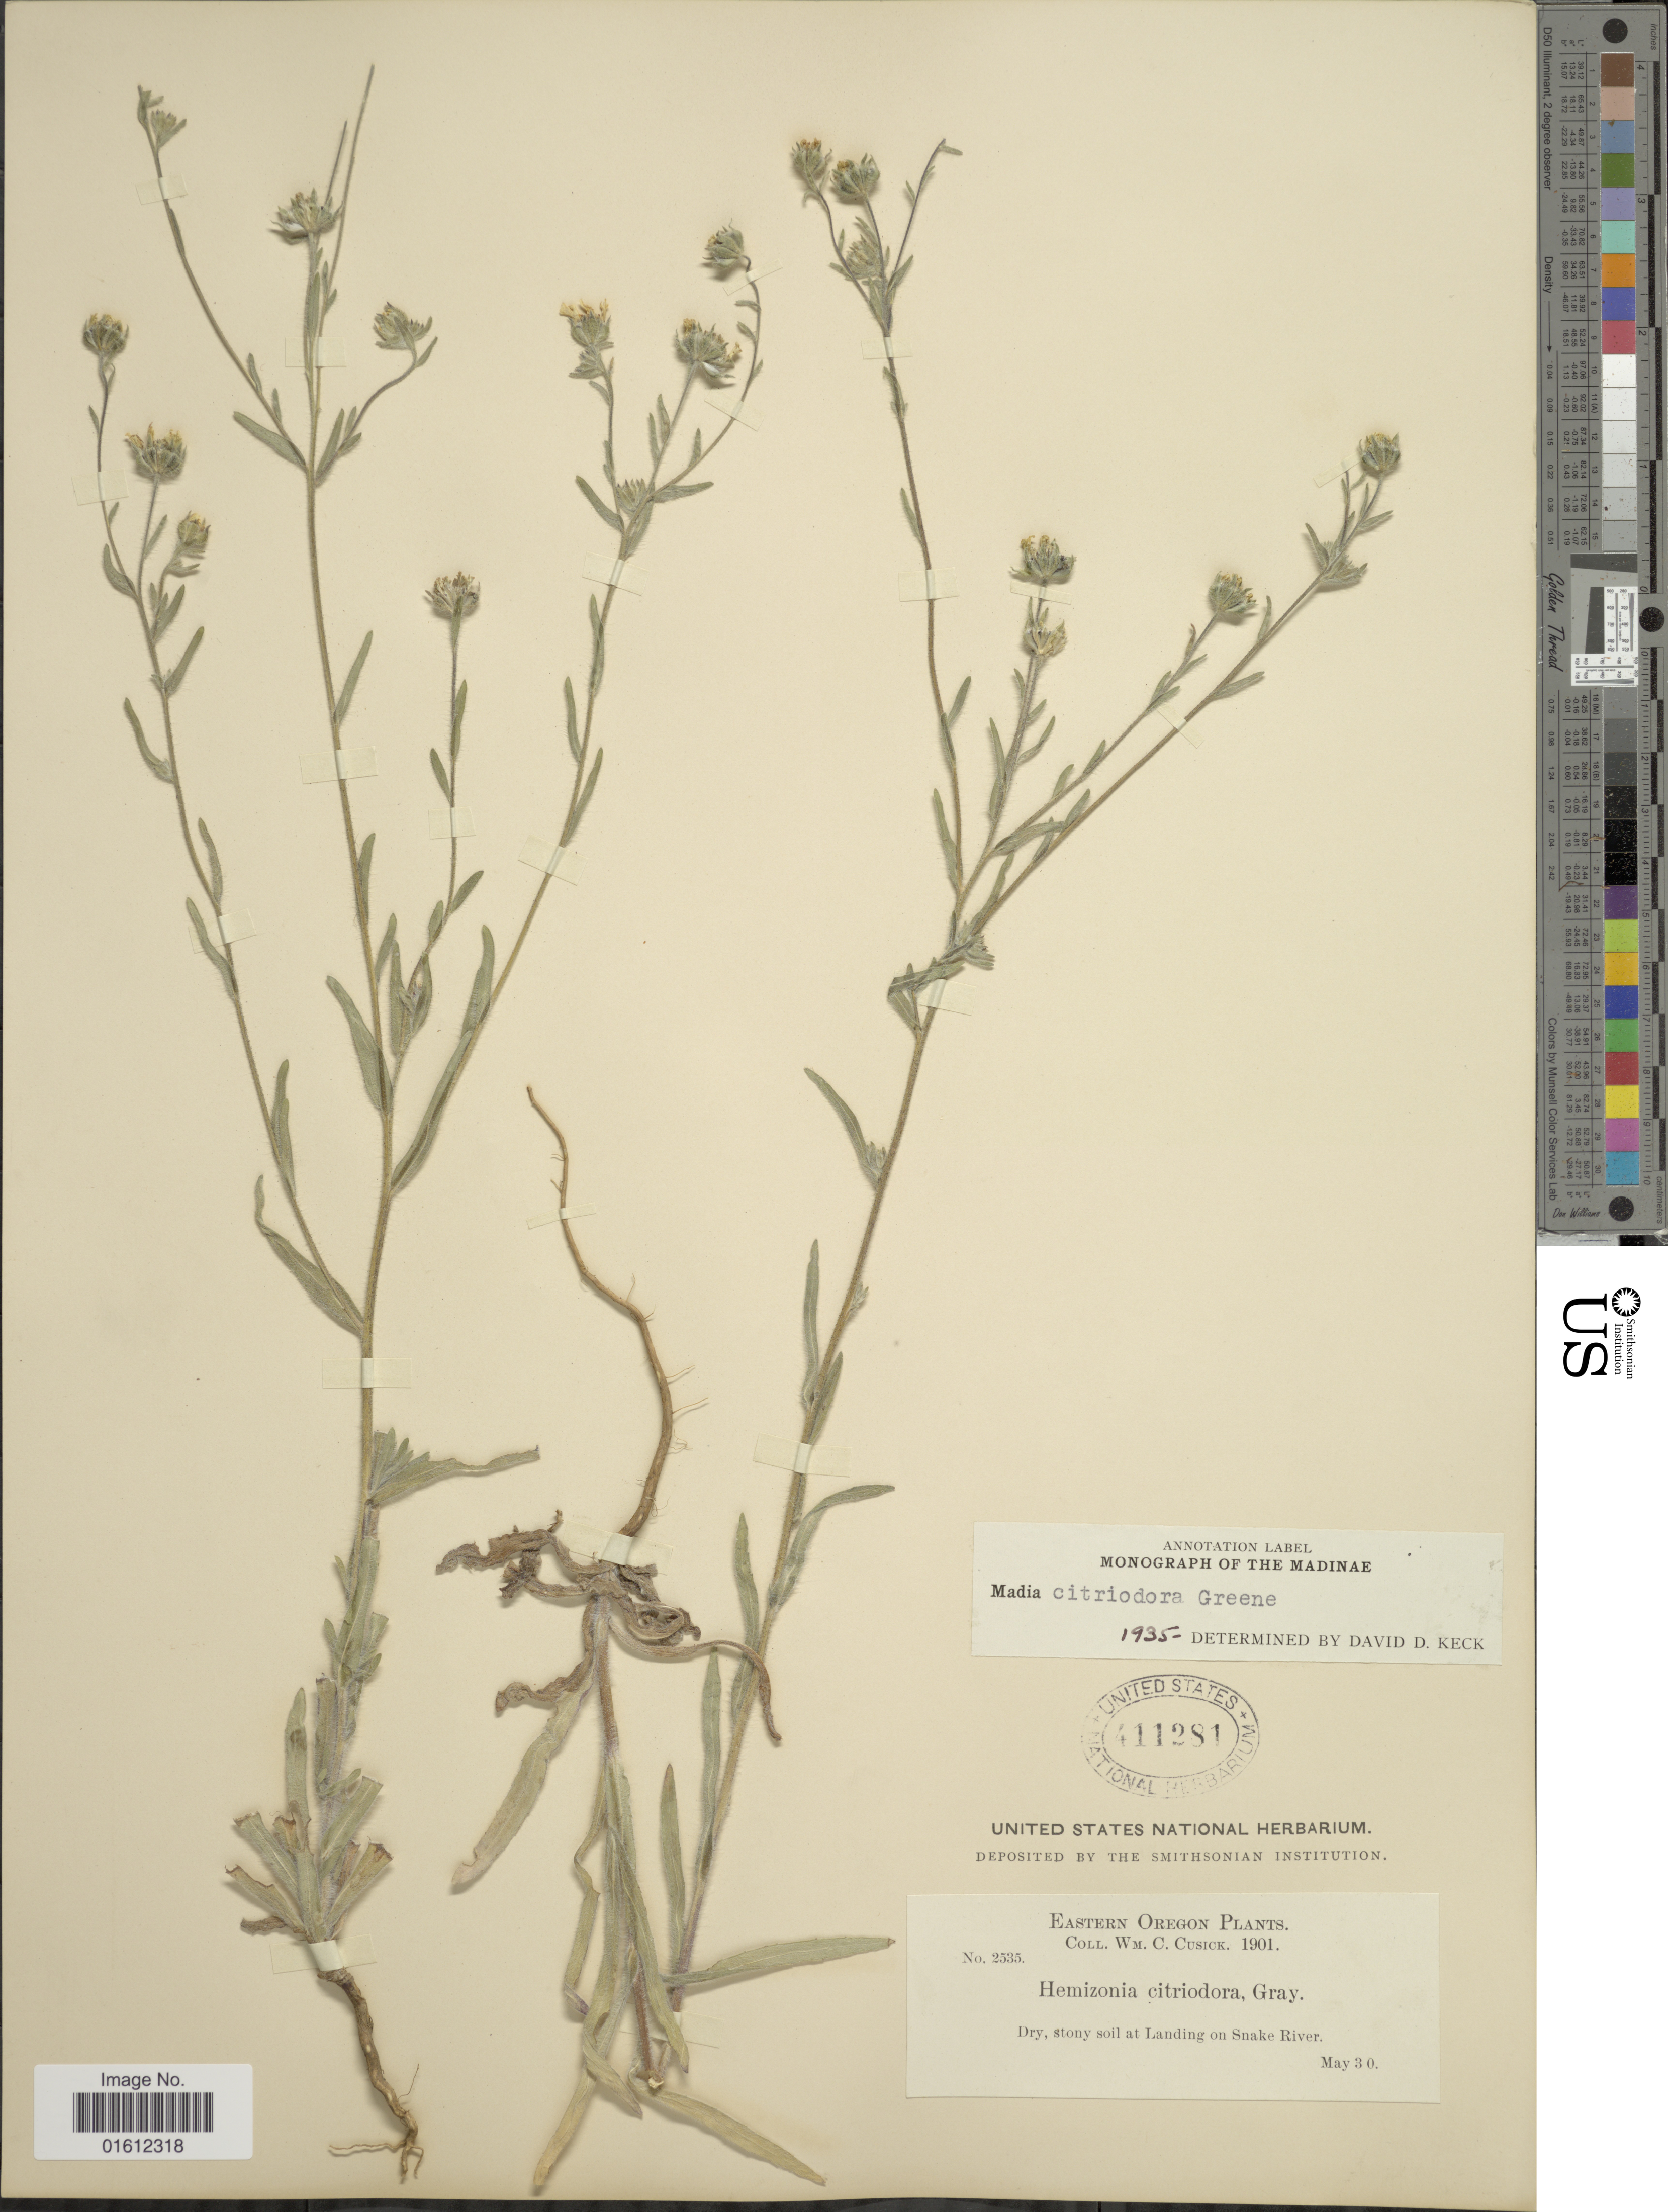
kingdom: Plantae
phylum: Tracheophyta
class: Magnoliopsida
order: Asterales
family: Asteraceae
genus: Madia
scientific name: Madia citriodora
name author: Greene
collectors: W. C. Cusick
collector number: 2535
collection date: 1901-05-30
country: United States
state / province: Oregon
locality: Eastern Oregon, Dry, stony at Landing on Snake River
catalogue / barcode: US 411281